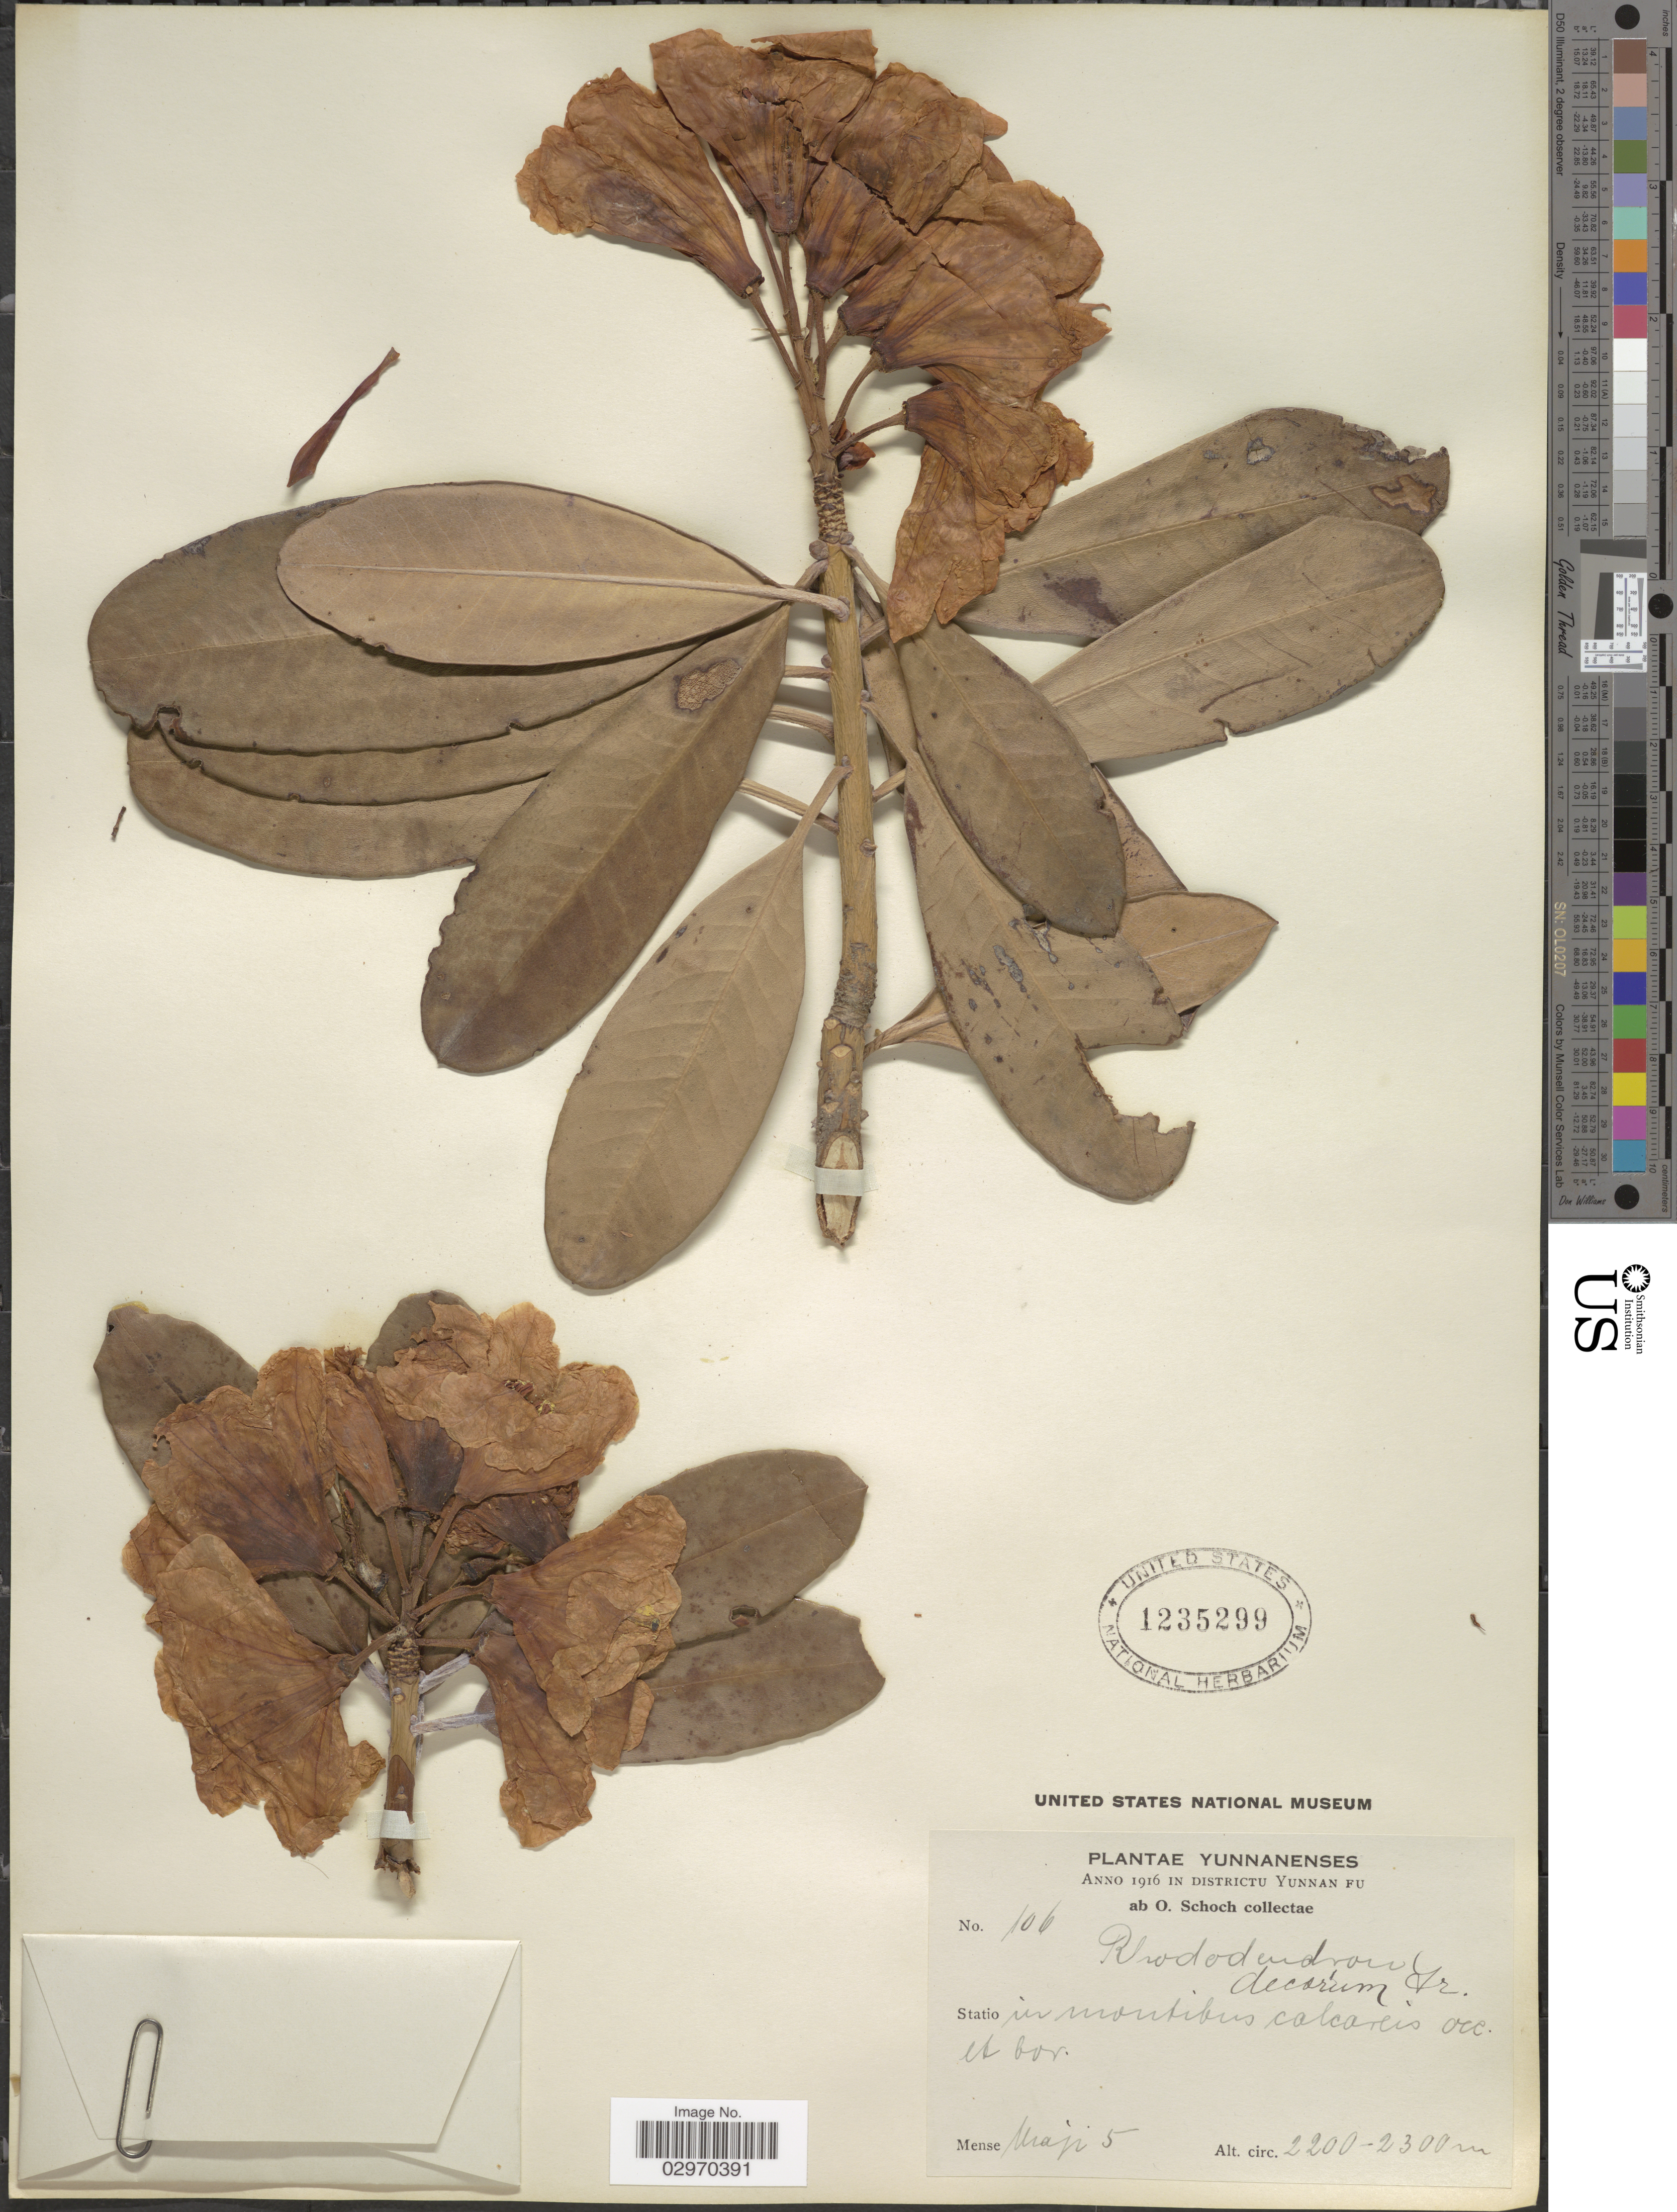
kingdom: Plantae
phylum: Tracheophyta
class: Magnoliopsida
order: Ericales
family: Ericaceae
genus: Rhododendron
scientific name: Rhododendron decorum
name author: Franch.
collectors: O. Schoch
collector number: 106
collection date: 1916-05-05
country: China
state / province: Yunnan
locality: Districtu Yunnan Fu. Statio in montibus calcareis occ. et bor.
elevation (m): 2200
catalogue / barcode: US 1235299